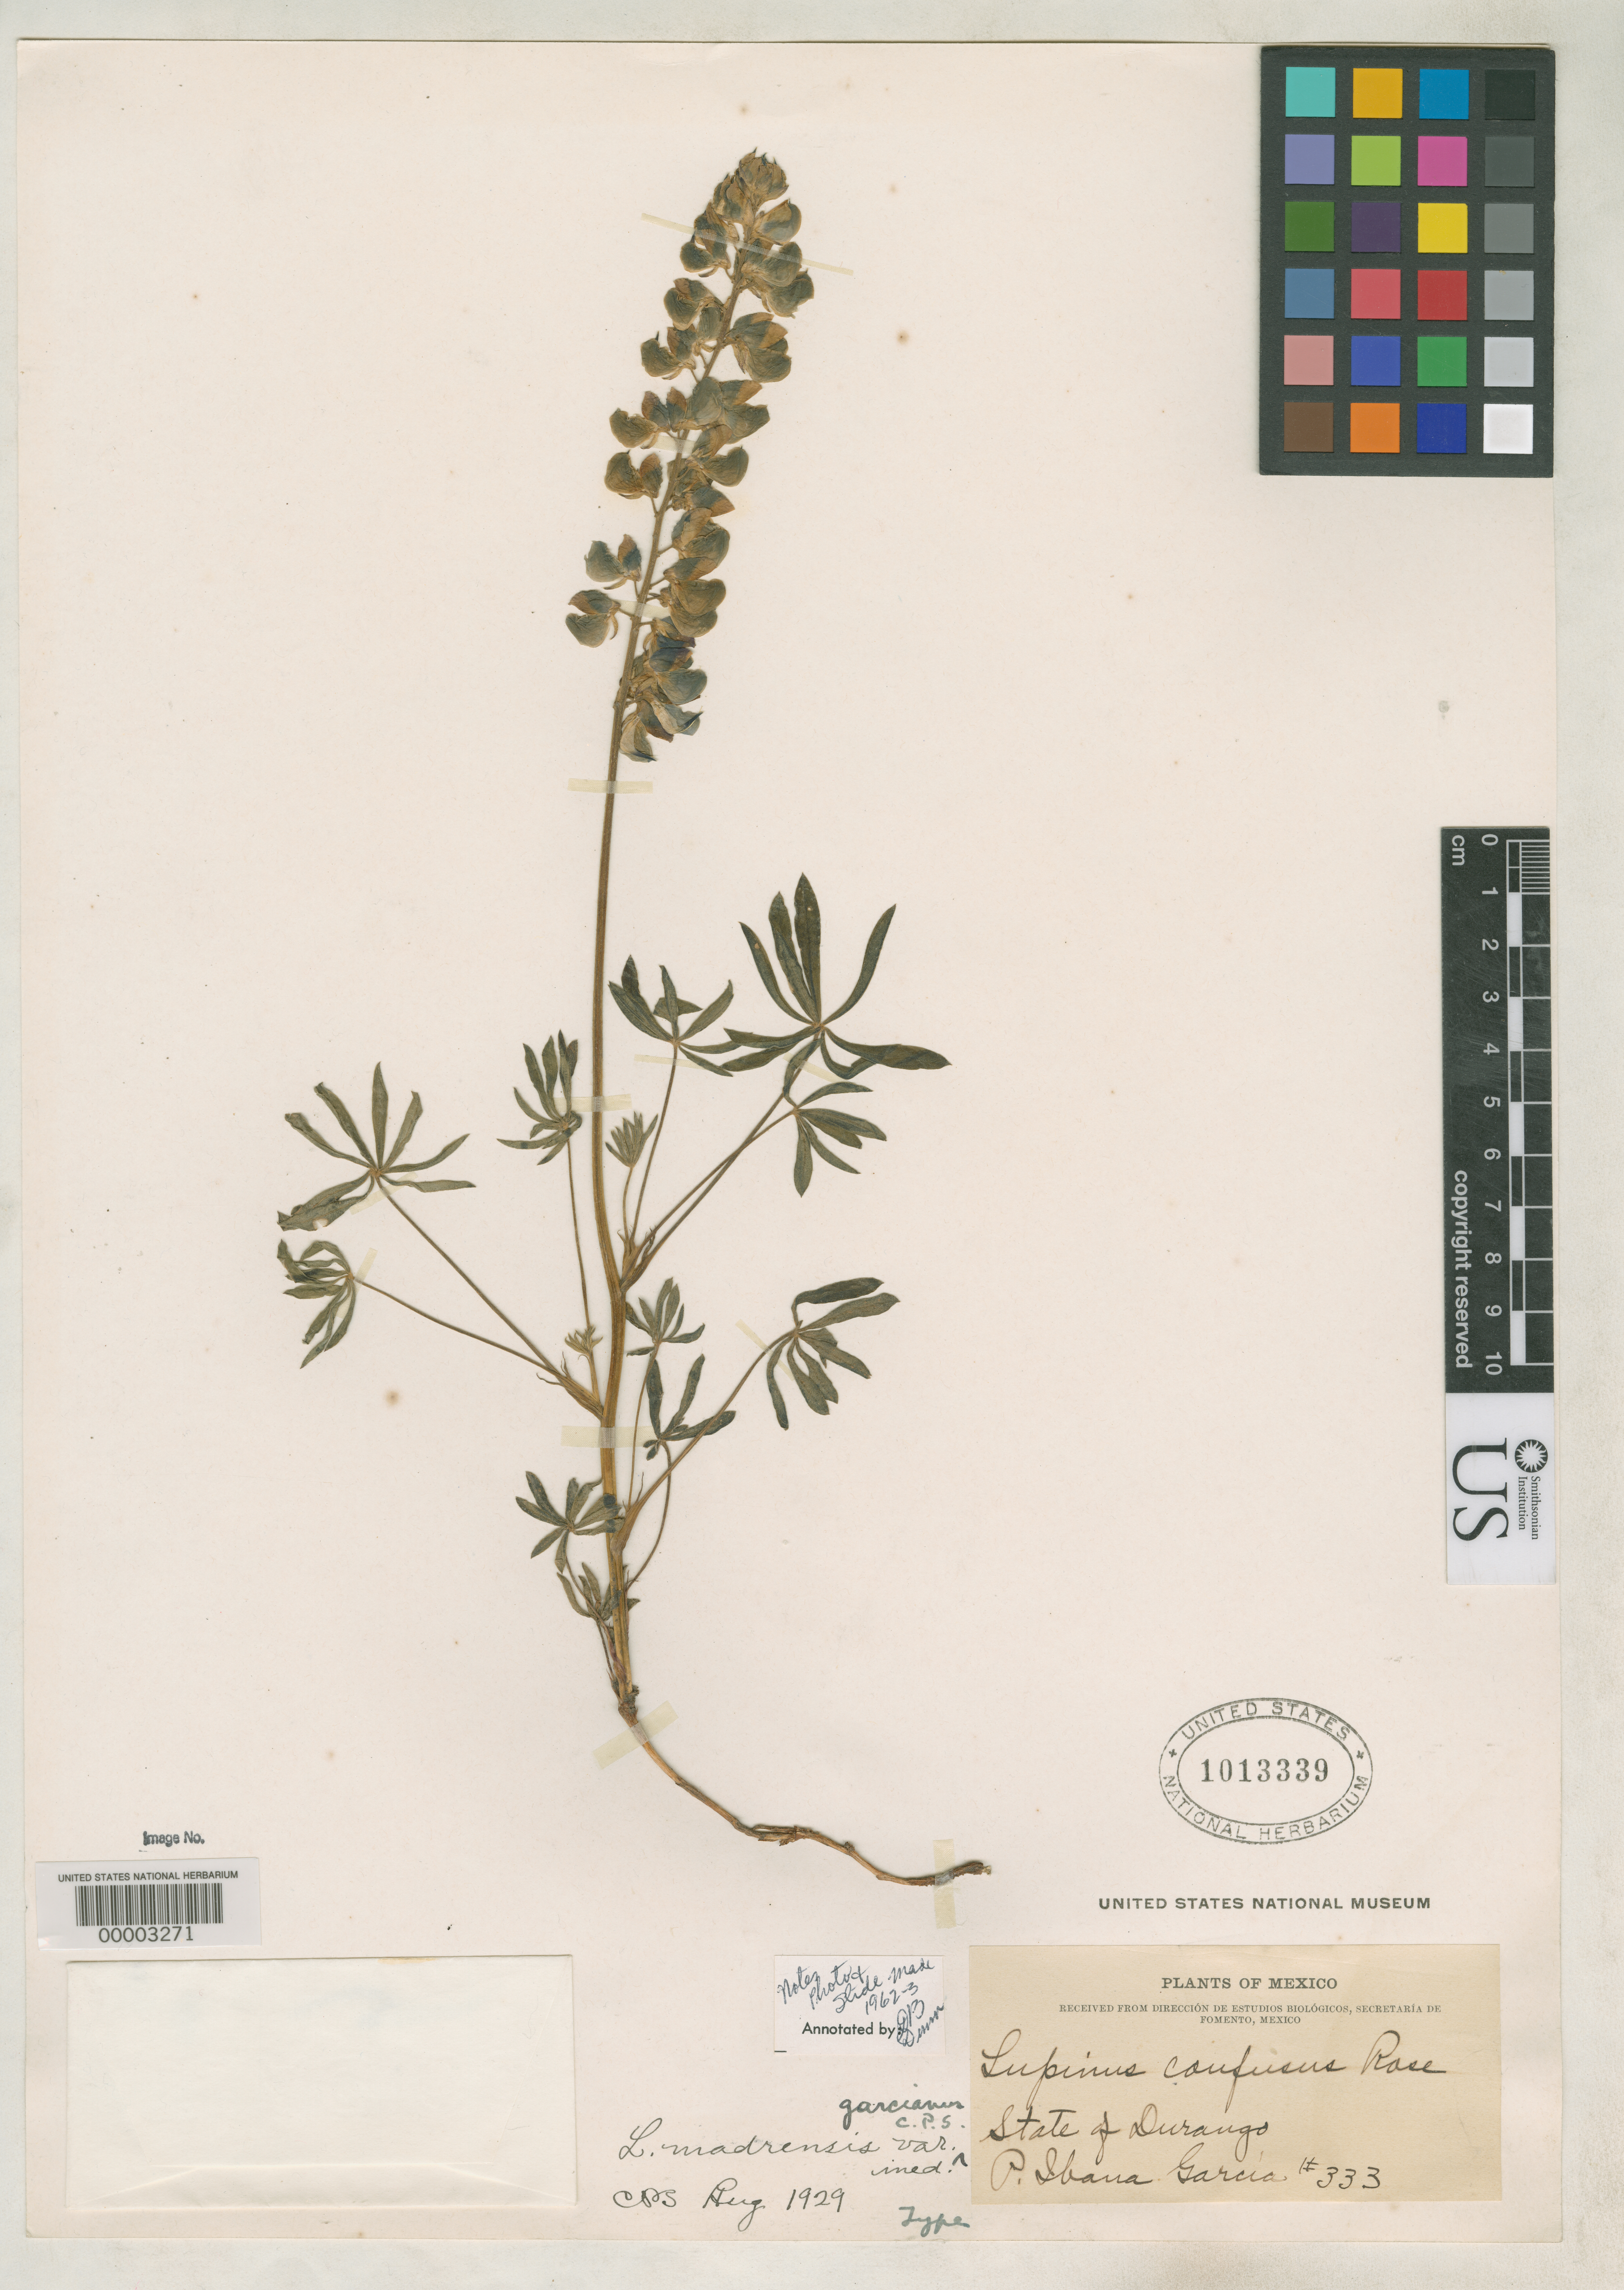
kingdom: Plantae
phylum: Tracheophyta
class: Magnoliopsida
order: Fabales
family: Fabaceae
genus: Lupinus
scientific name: Lupinus madrensis var. garcianus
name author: C.P. Sm.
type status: Holotype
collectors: P. I. Garcia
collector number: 333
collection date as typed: Aug 1929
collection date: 1929-08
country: Mexico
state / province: Durango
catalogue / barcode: US 1013339